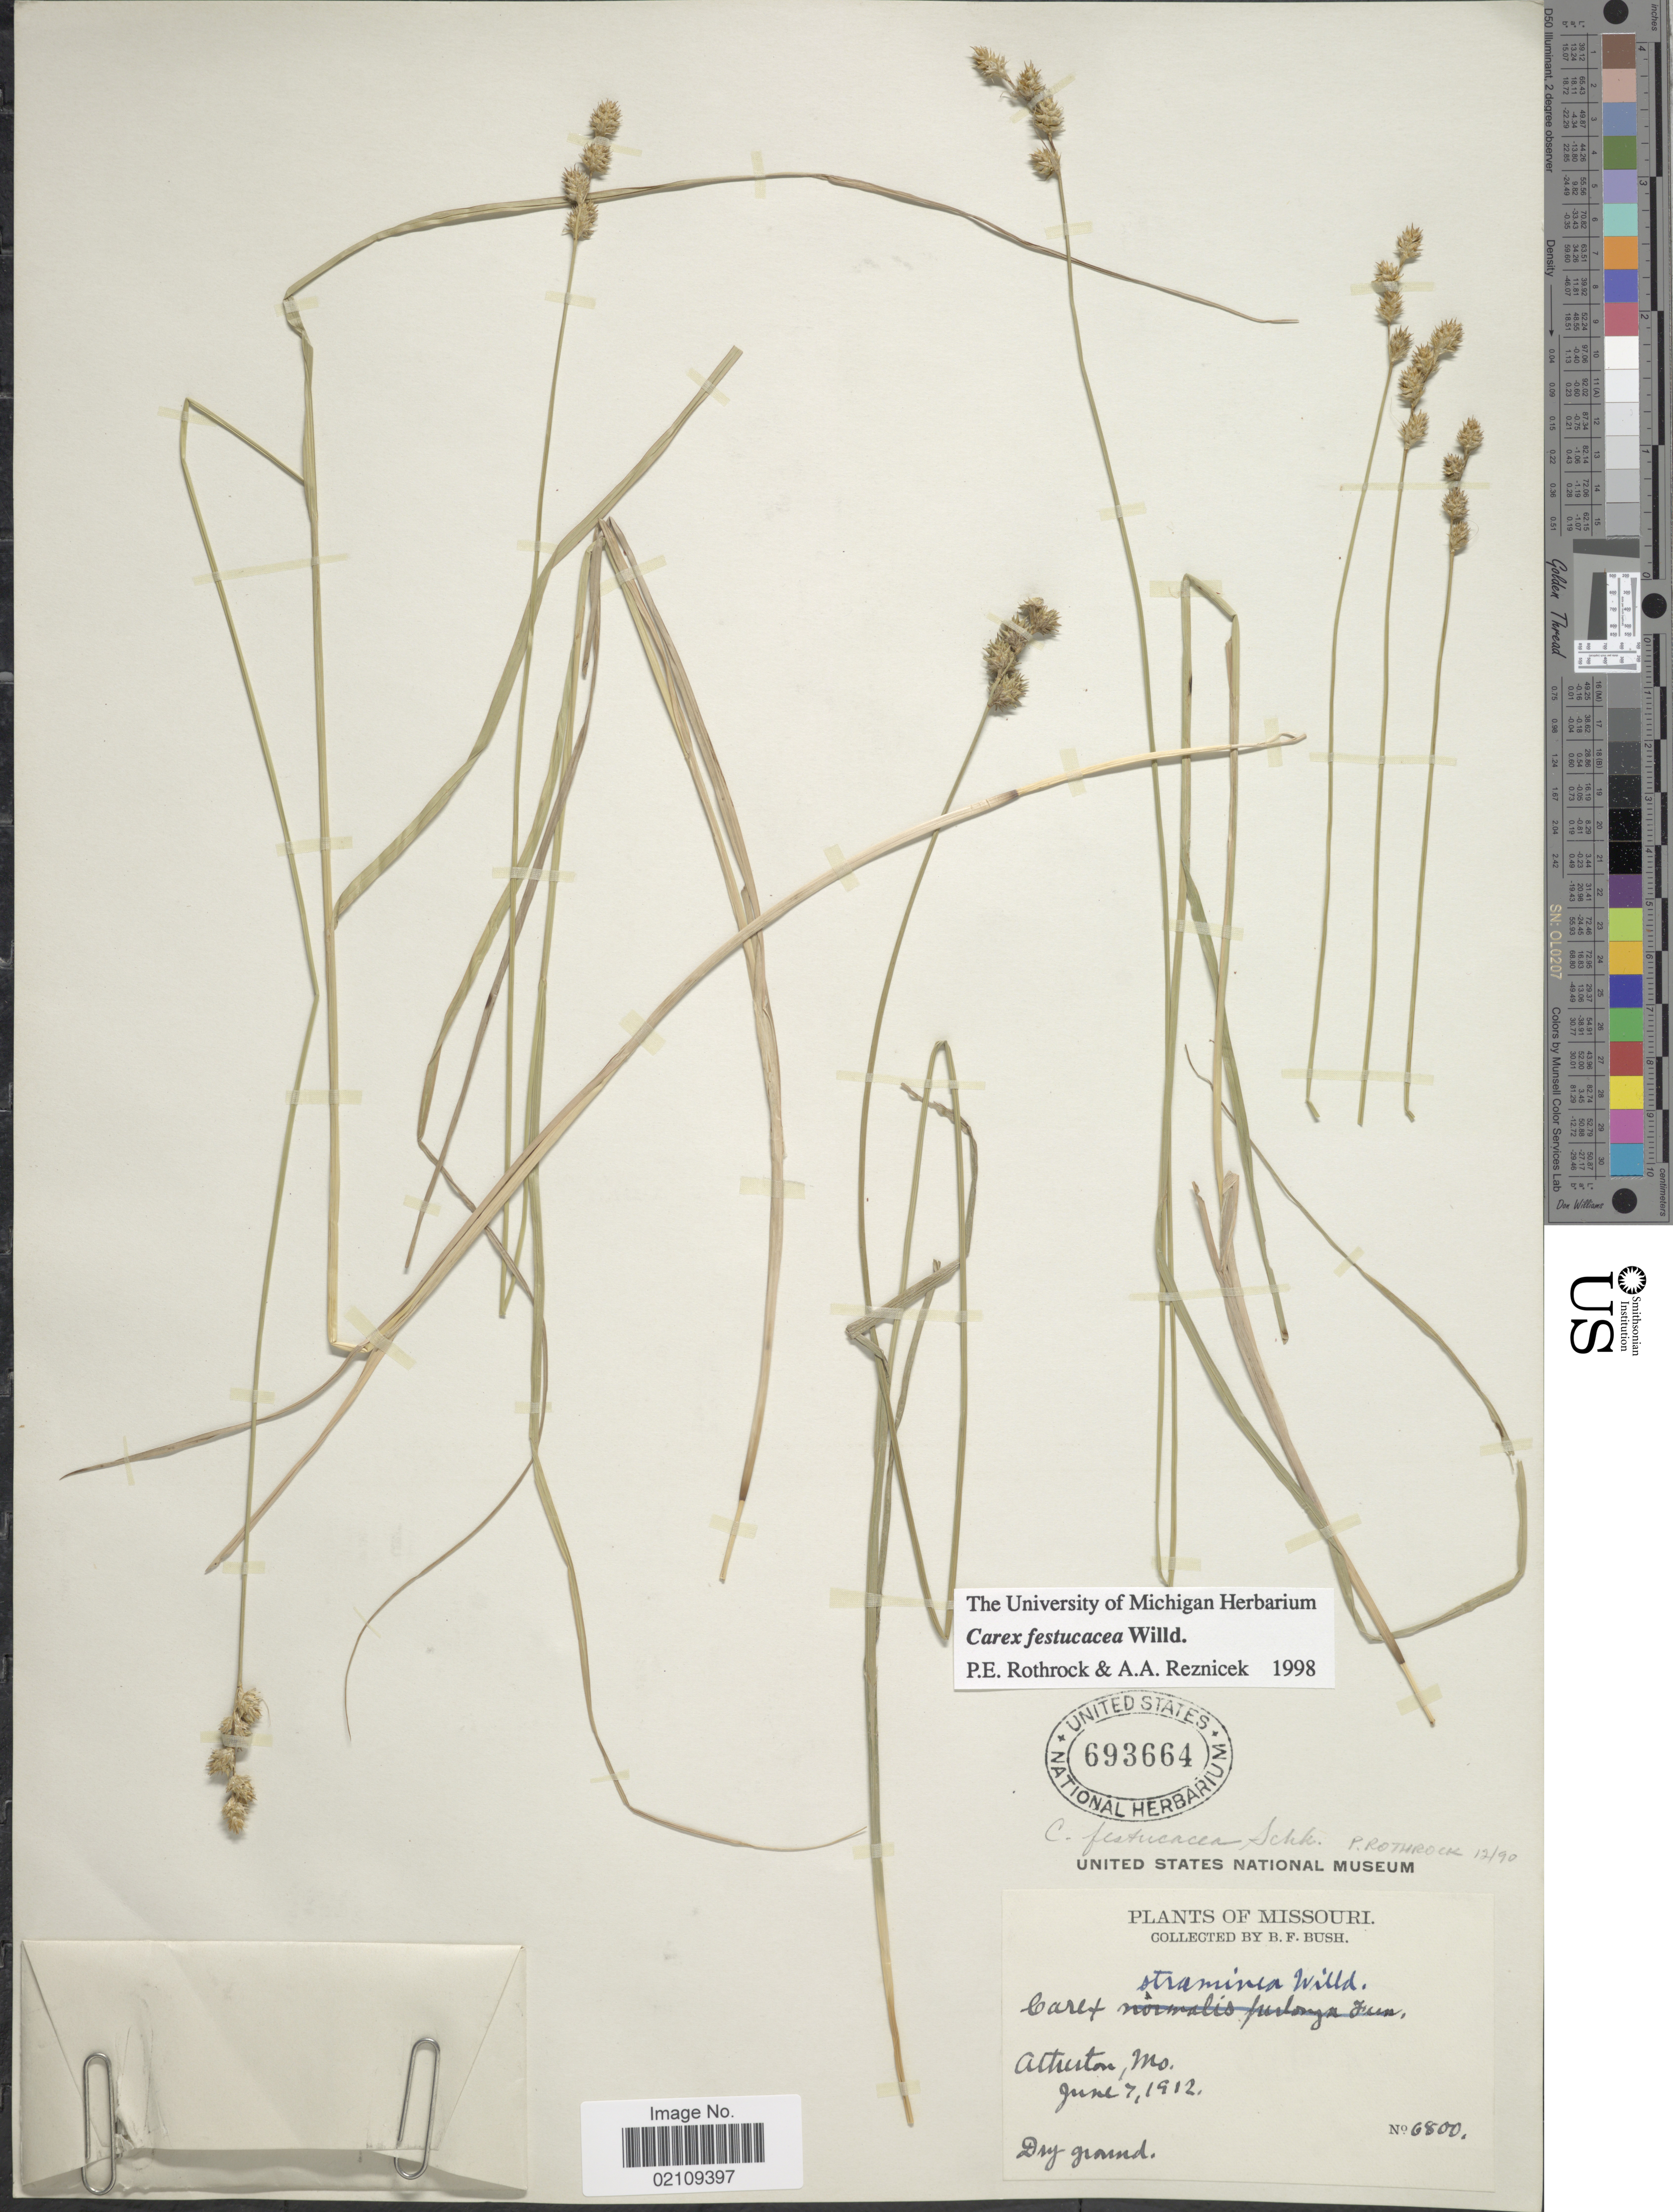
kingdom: Plantae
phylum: Tracheophyta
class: Liliopsida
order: Poales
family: Cyperaceae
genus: Carex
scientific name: Carex festucacea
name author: Willd.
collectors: B. F. Bush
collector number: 6800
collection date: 1912-06-07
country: United States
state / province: Missouri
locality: Atherton, Dry ground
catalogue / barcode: US 693664